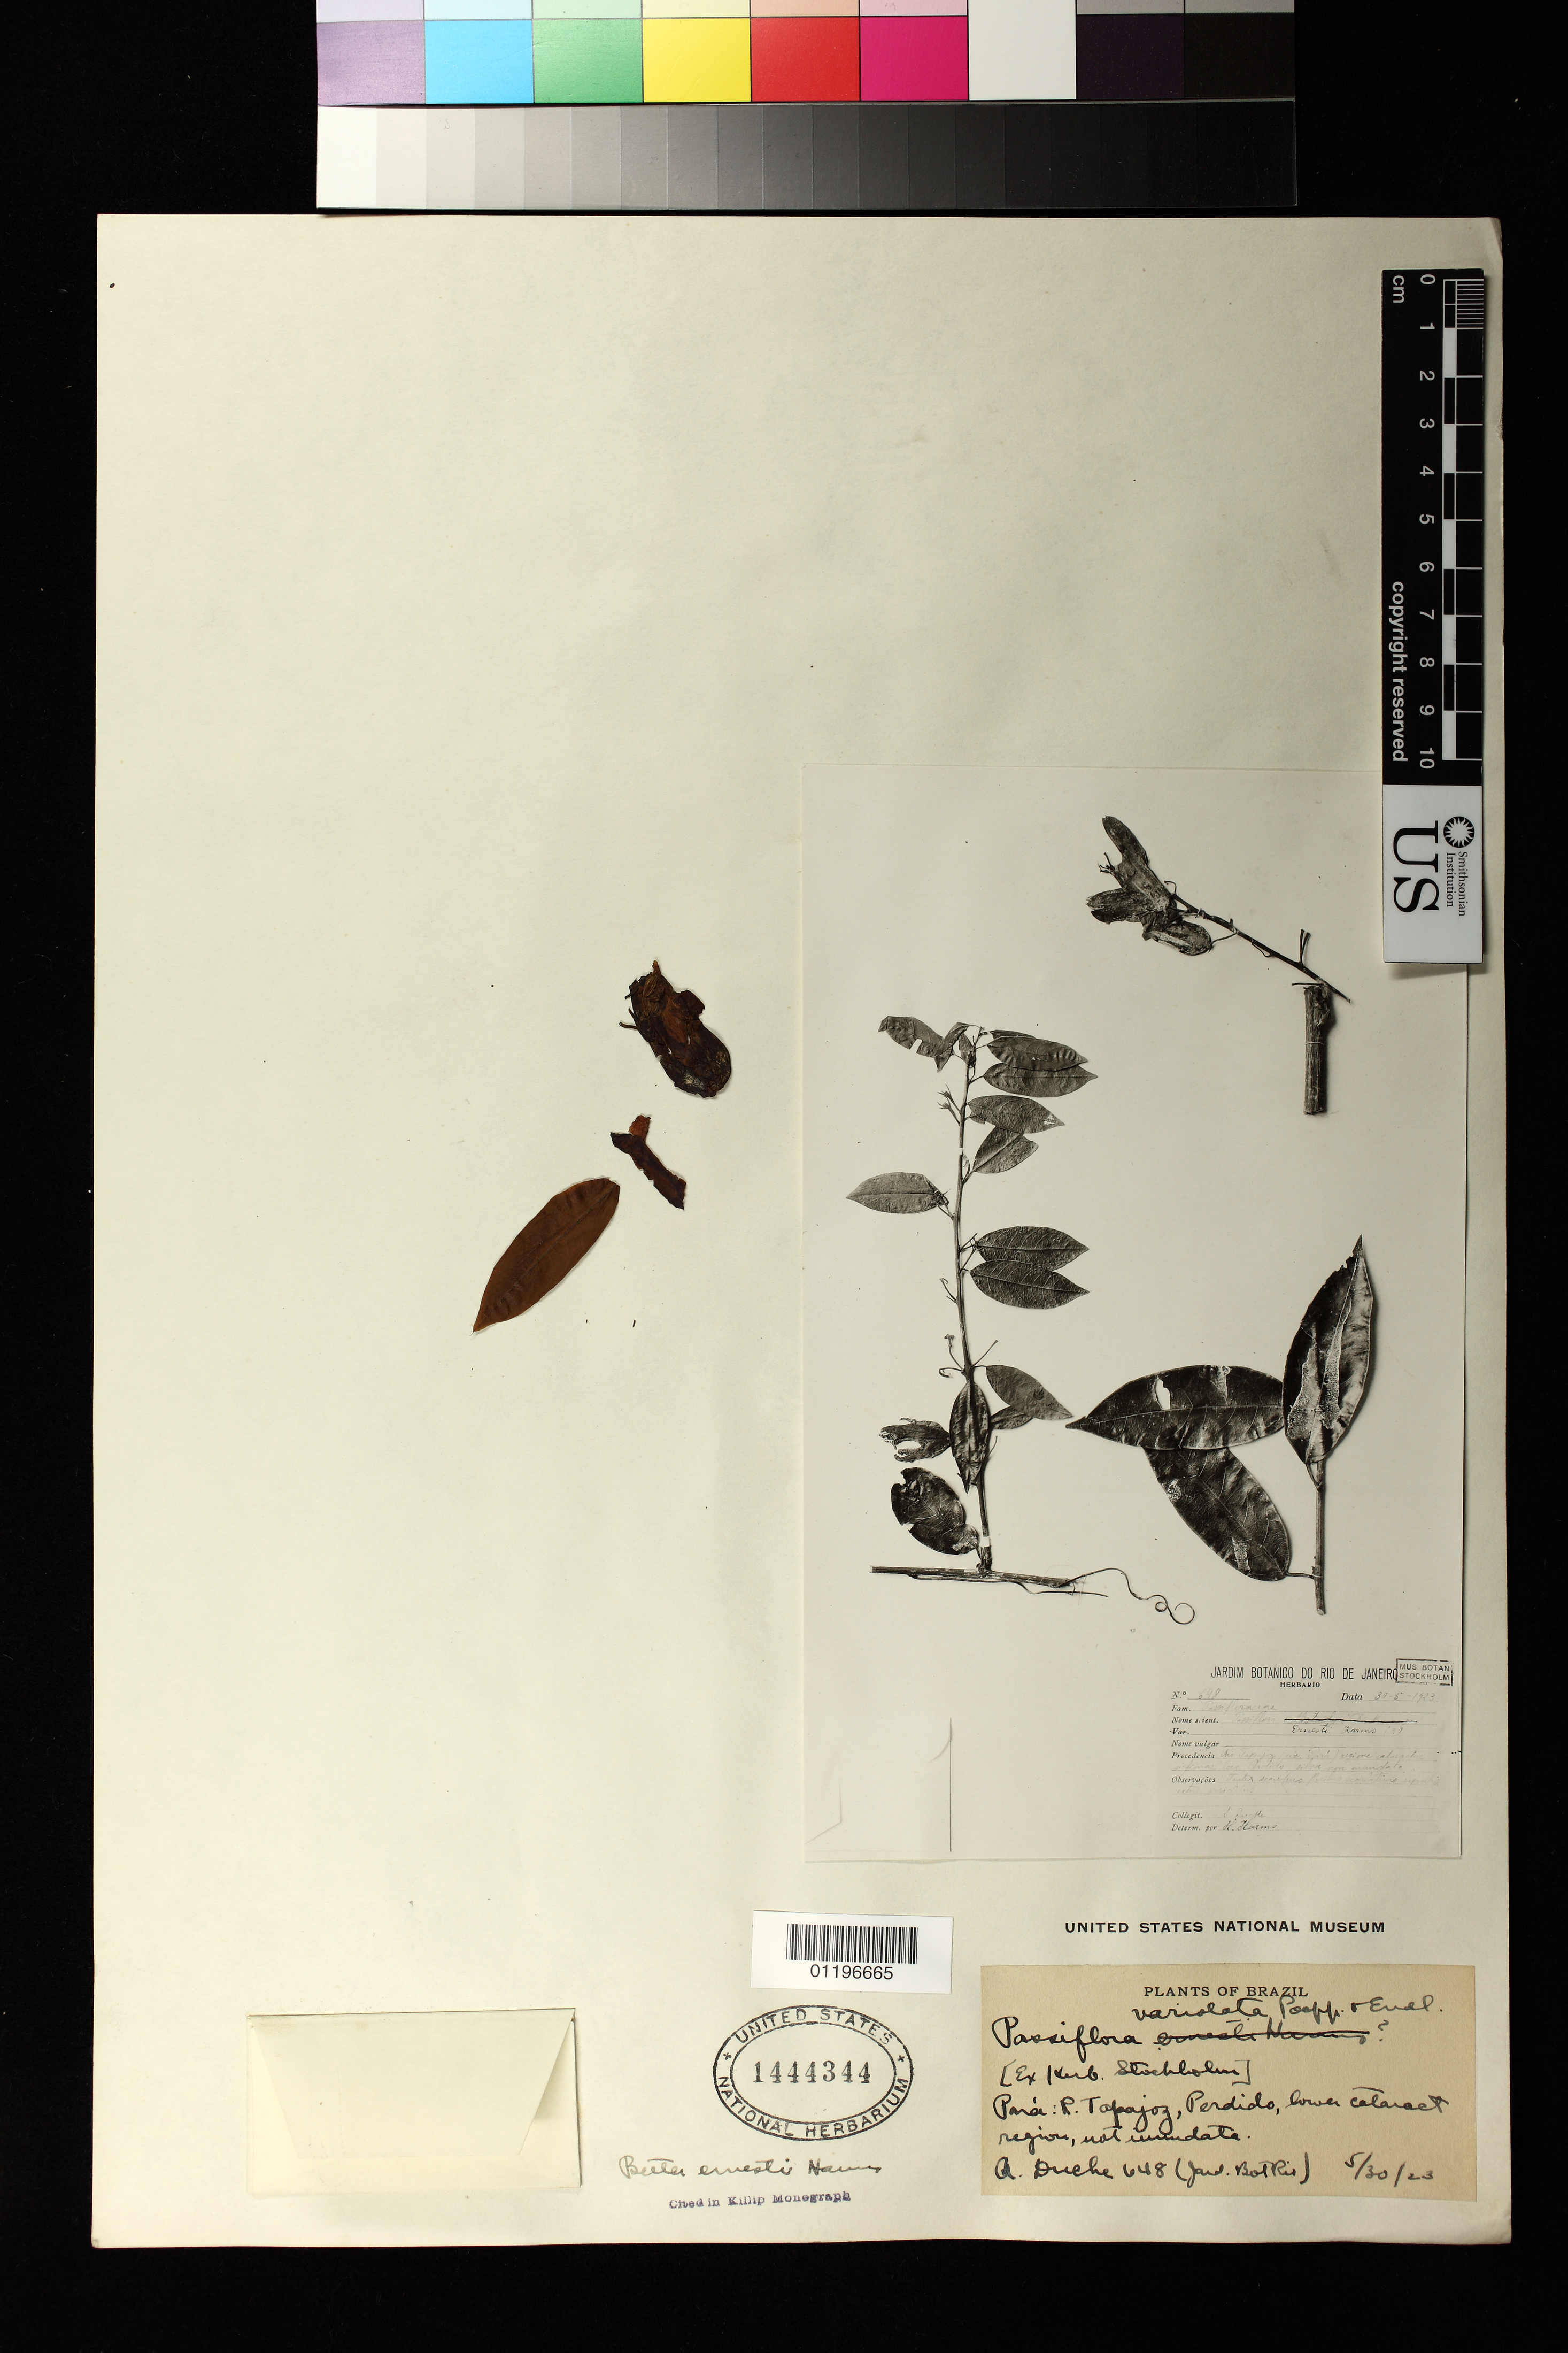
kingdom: Plantae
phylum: Tracheophyta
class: Magnoliopsida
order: Malpighiales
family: Passifloraceae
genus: Passiflora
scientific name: Passiflora ernestii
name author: Harms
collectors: A. Ducke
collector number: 648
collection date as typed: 30 May 1923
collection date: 1923-05-30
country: Brazil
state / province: Pará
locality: Pará, R. Tapajoz, Perdido, lower cataract region.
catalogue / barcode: US 1444344